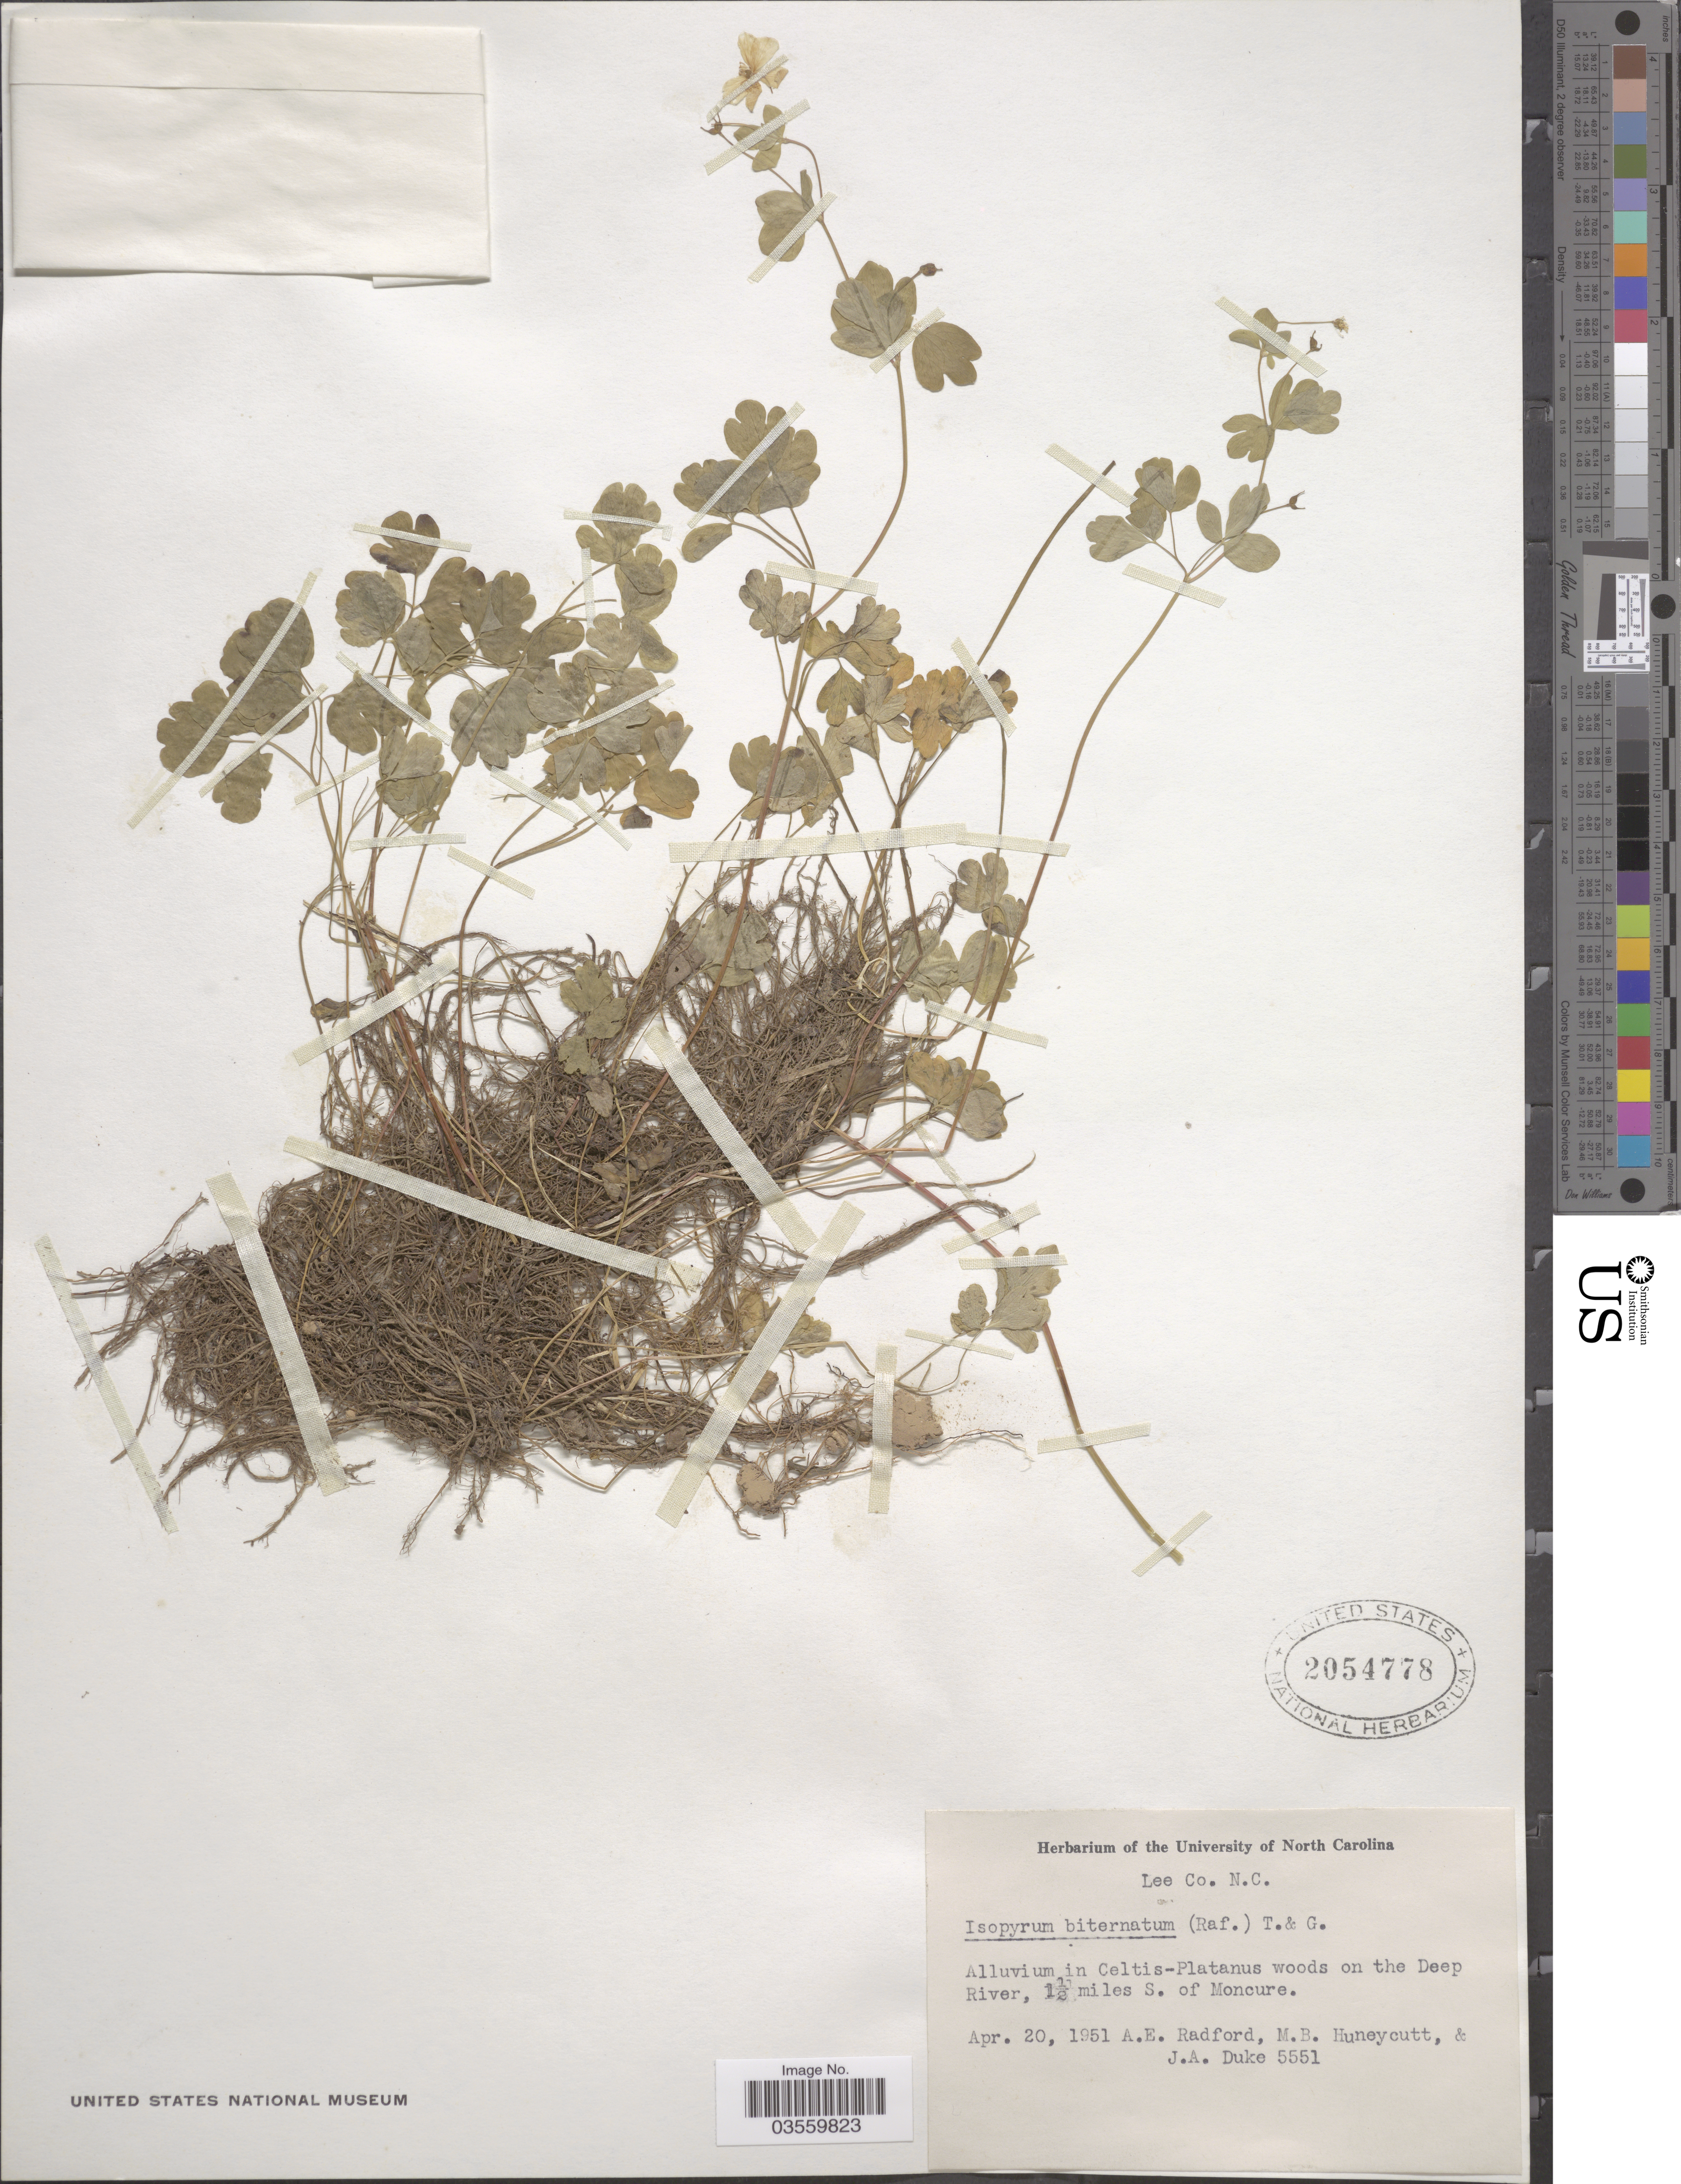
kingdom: Plantae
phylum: Tracheophyta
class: Magnoliopsida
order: Ranunculales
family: Ranunculaceae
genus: Enemion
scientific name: Enemion biternatum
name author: (Torr. & A. Gray) Raf.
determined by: Strong, Mark T., (BOT), Smithsonian Institution - National Museum of Natural History (UNITED STATES)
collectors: A. E. Radford, M. Huneycutt & J. A. Duke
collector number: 5551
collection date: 1951-04-20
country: United States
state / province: North Carolina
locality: Lee Co. On the Deep River, 1½ miles S. of Moncure.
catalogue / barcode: US 2054778